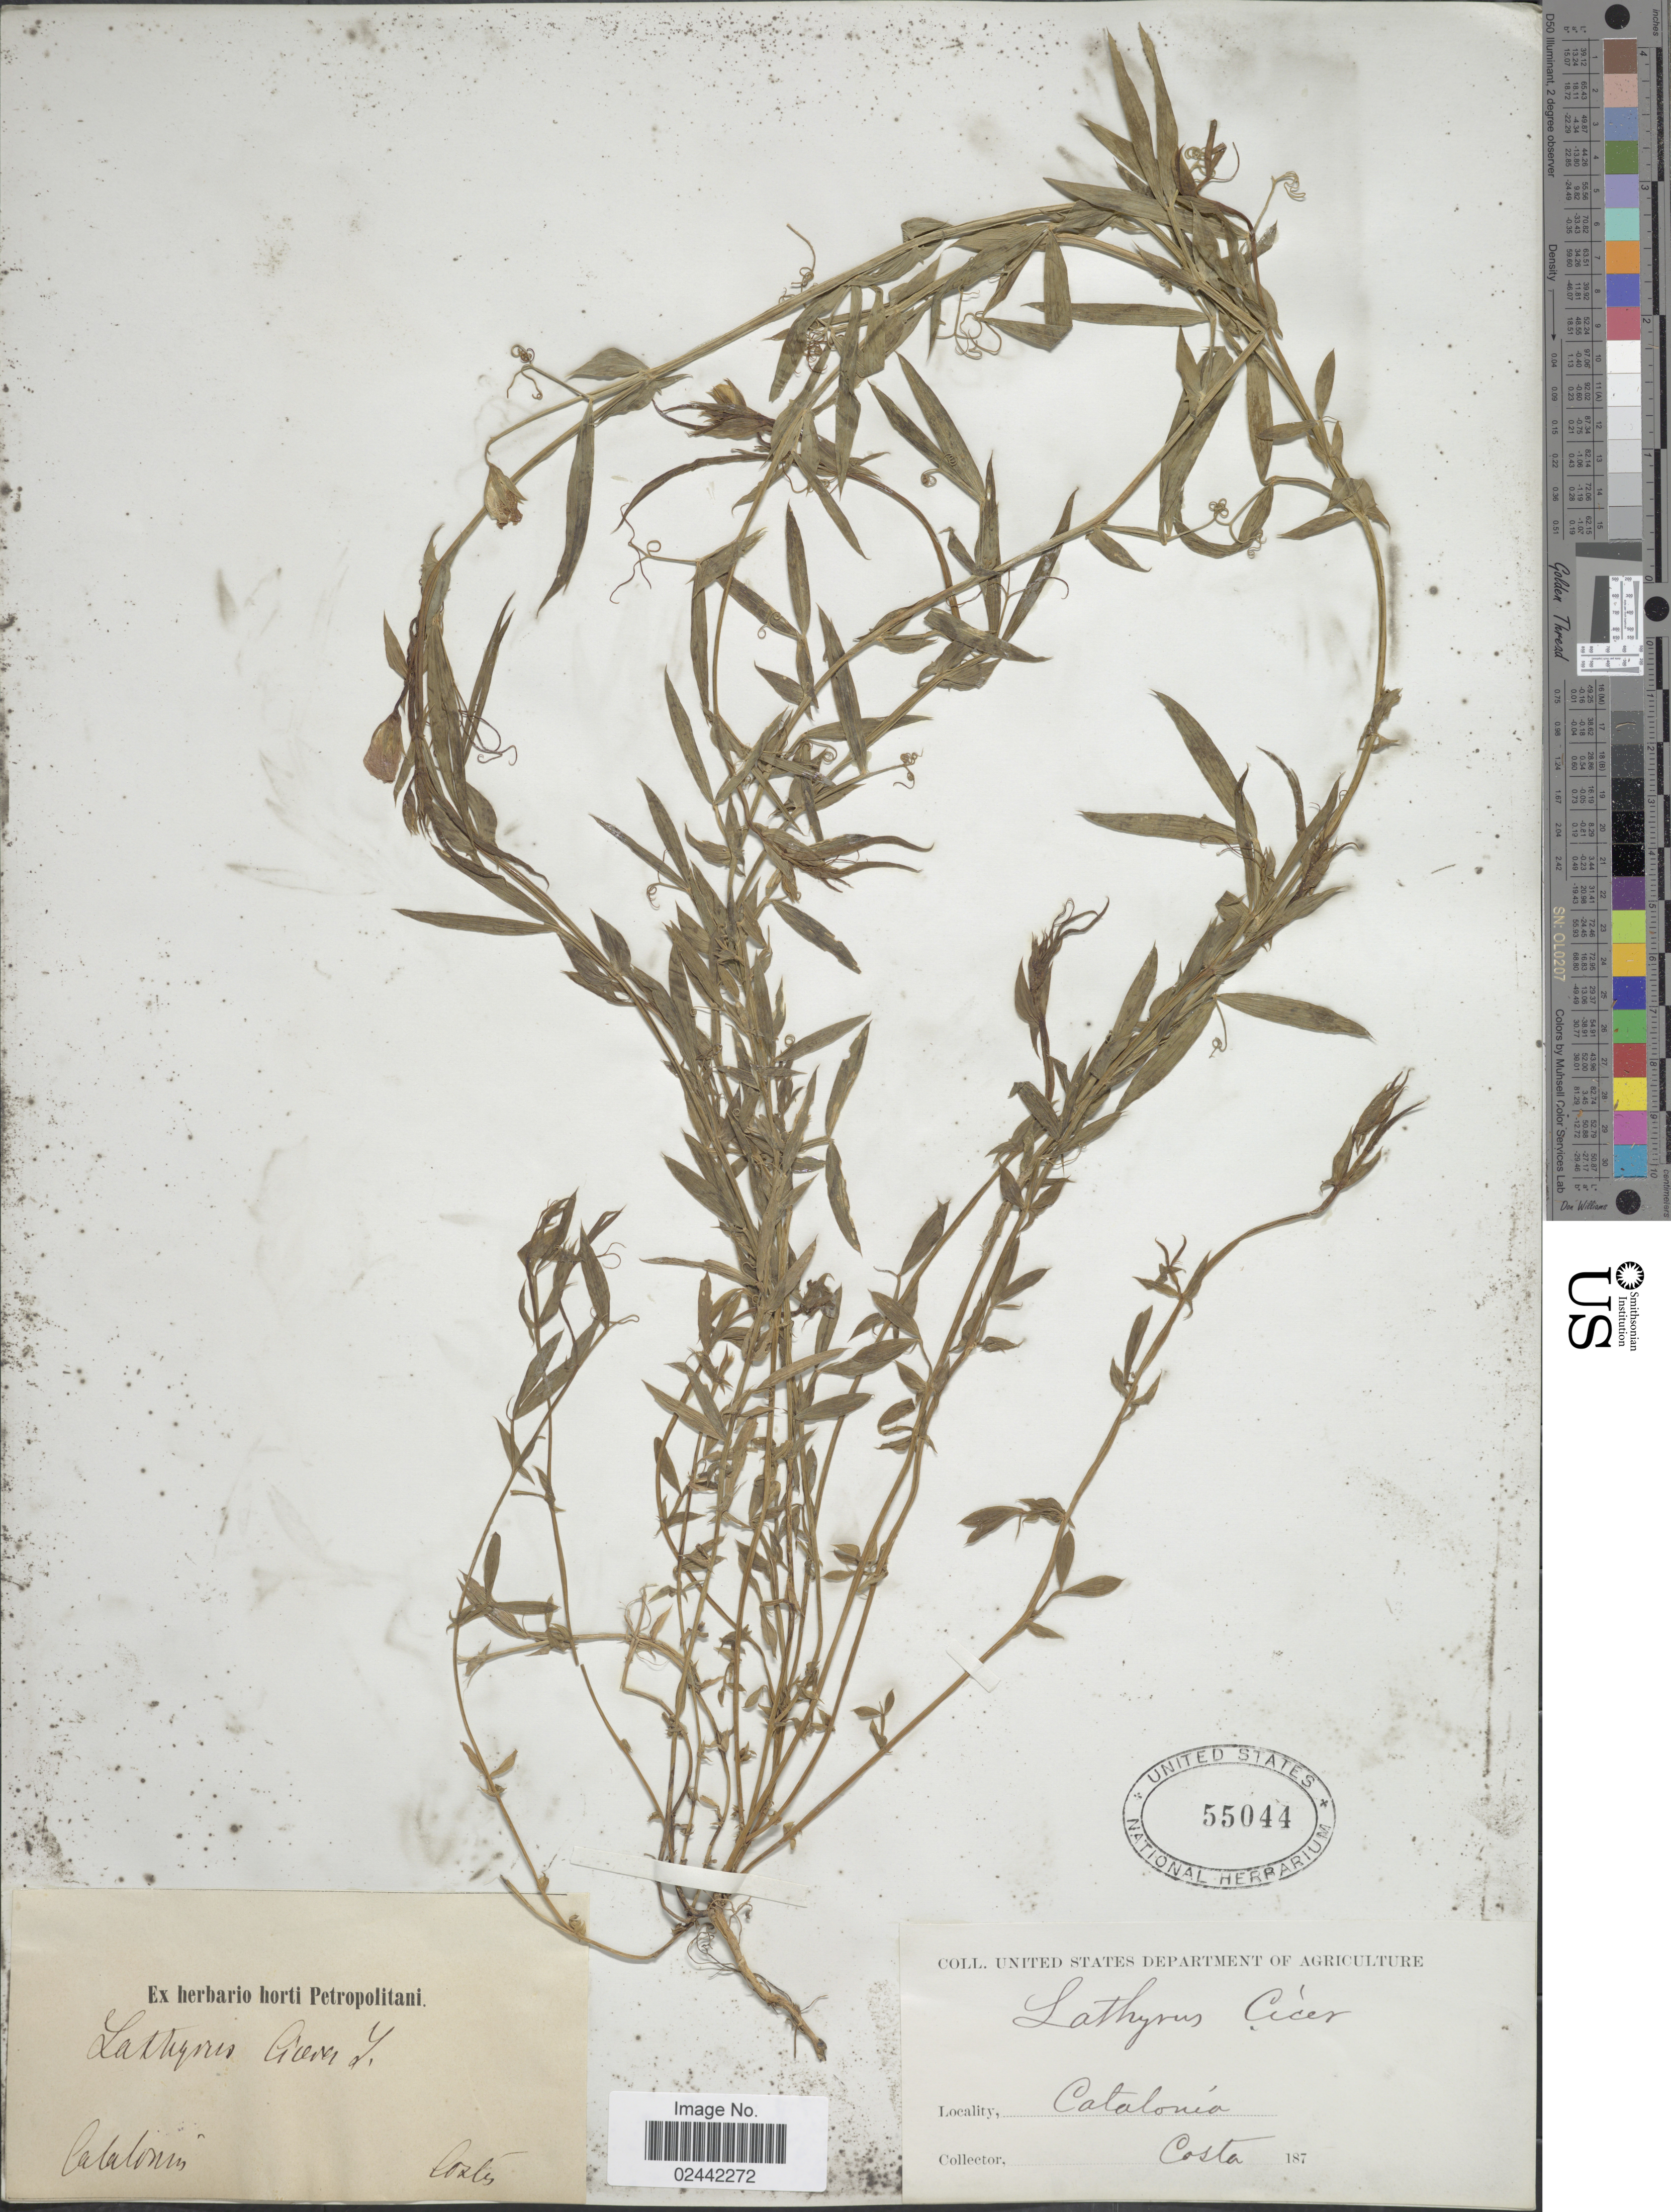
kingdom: Plantae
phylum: Tracheophyta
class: Magnoliopsida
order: Fabales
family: Fabaceae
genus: Lathyrus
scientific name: Lathyrus cicera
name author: L.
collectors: -. Costa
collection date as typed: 187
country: Spain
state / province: Catalunya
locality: Catalonia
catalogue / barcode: US 55044